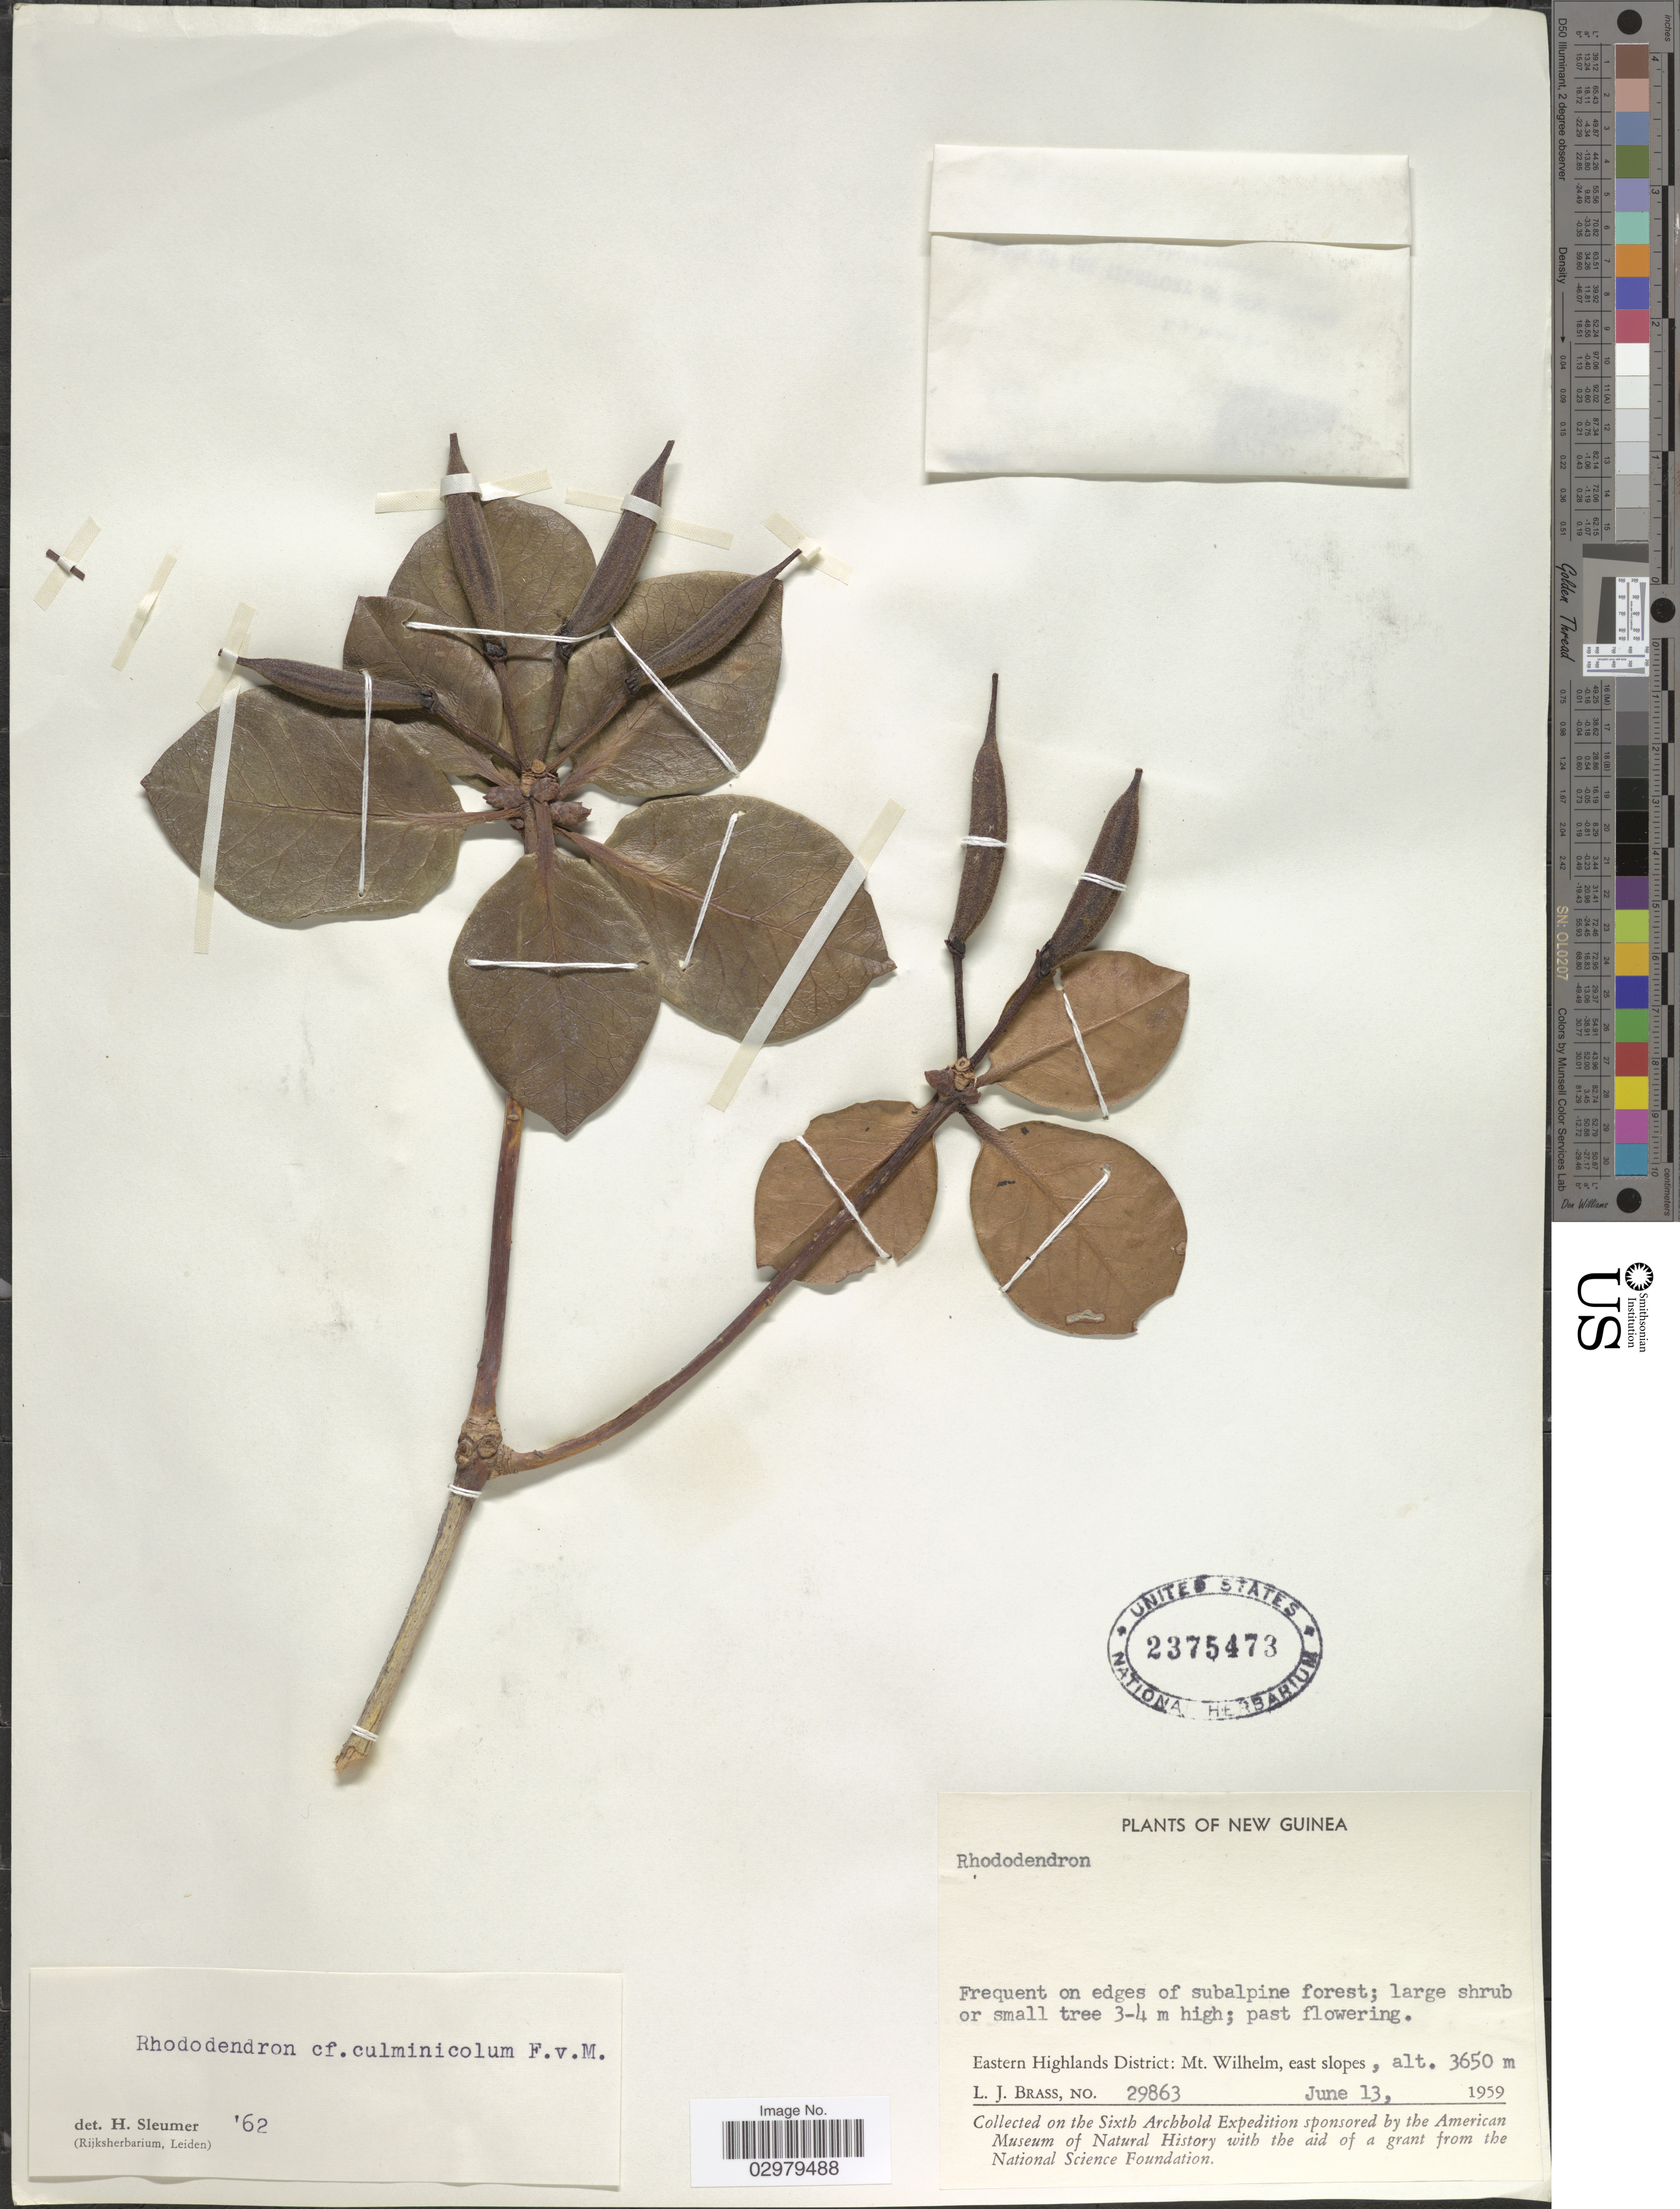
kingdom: Plantae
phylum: Tracheophyta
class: Magnoliopsida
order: Ericales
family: Ericaceae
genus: Rhododendron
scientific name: Rhododendron culminicolum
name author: F. Muell.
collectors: L. J. Brass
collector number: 29863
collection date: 1959-06-13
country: Papua New Guinea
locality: New Guinea. Eastern Highlands District: Mt. Wilhelm, east slopes.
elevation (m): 3650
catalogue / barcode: US 2375473